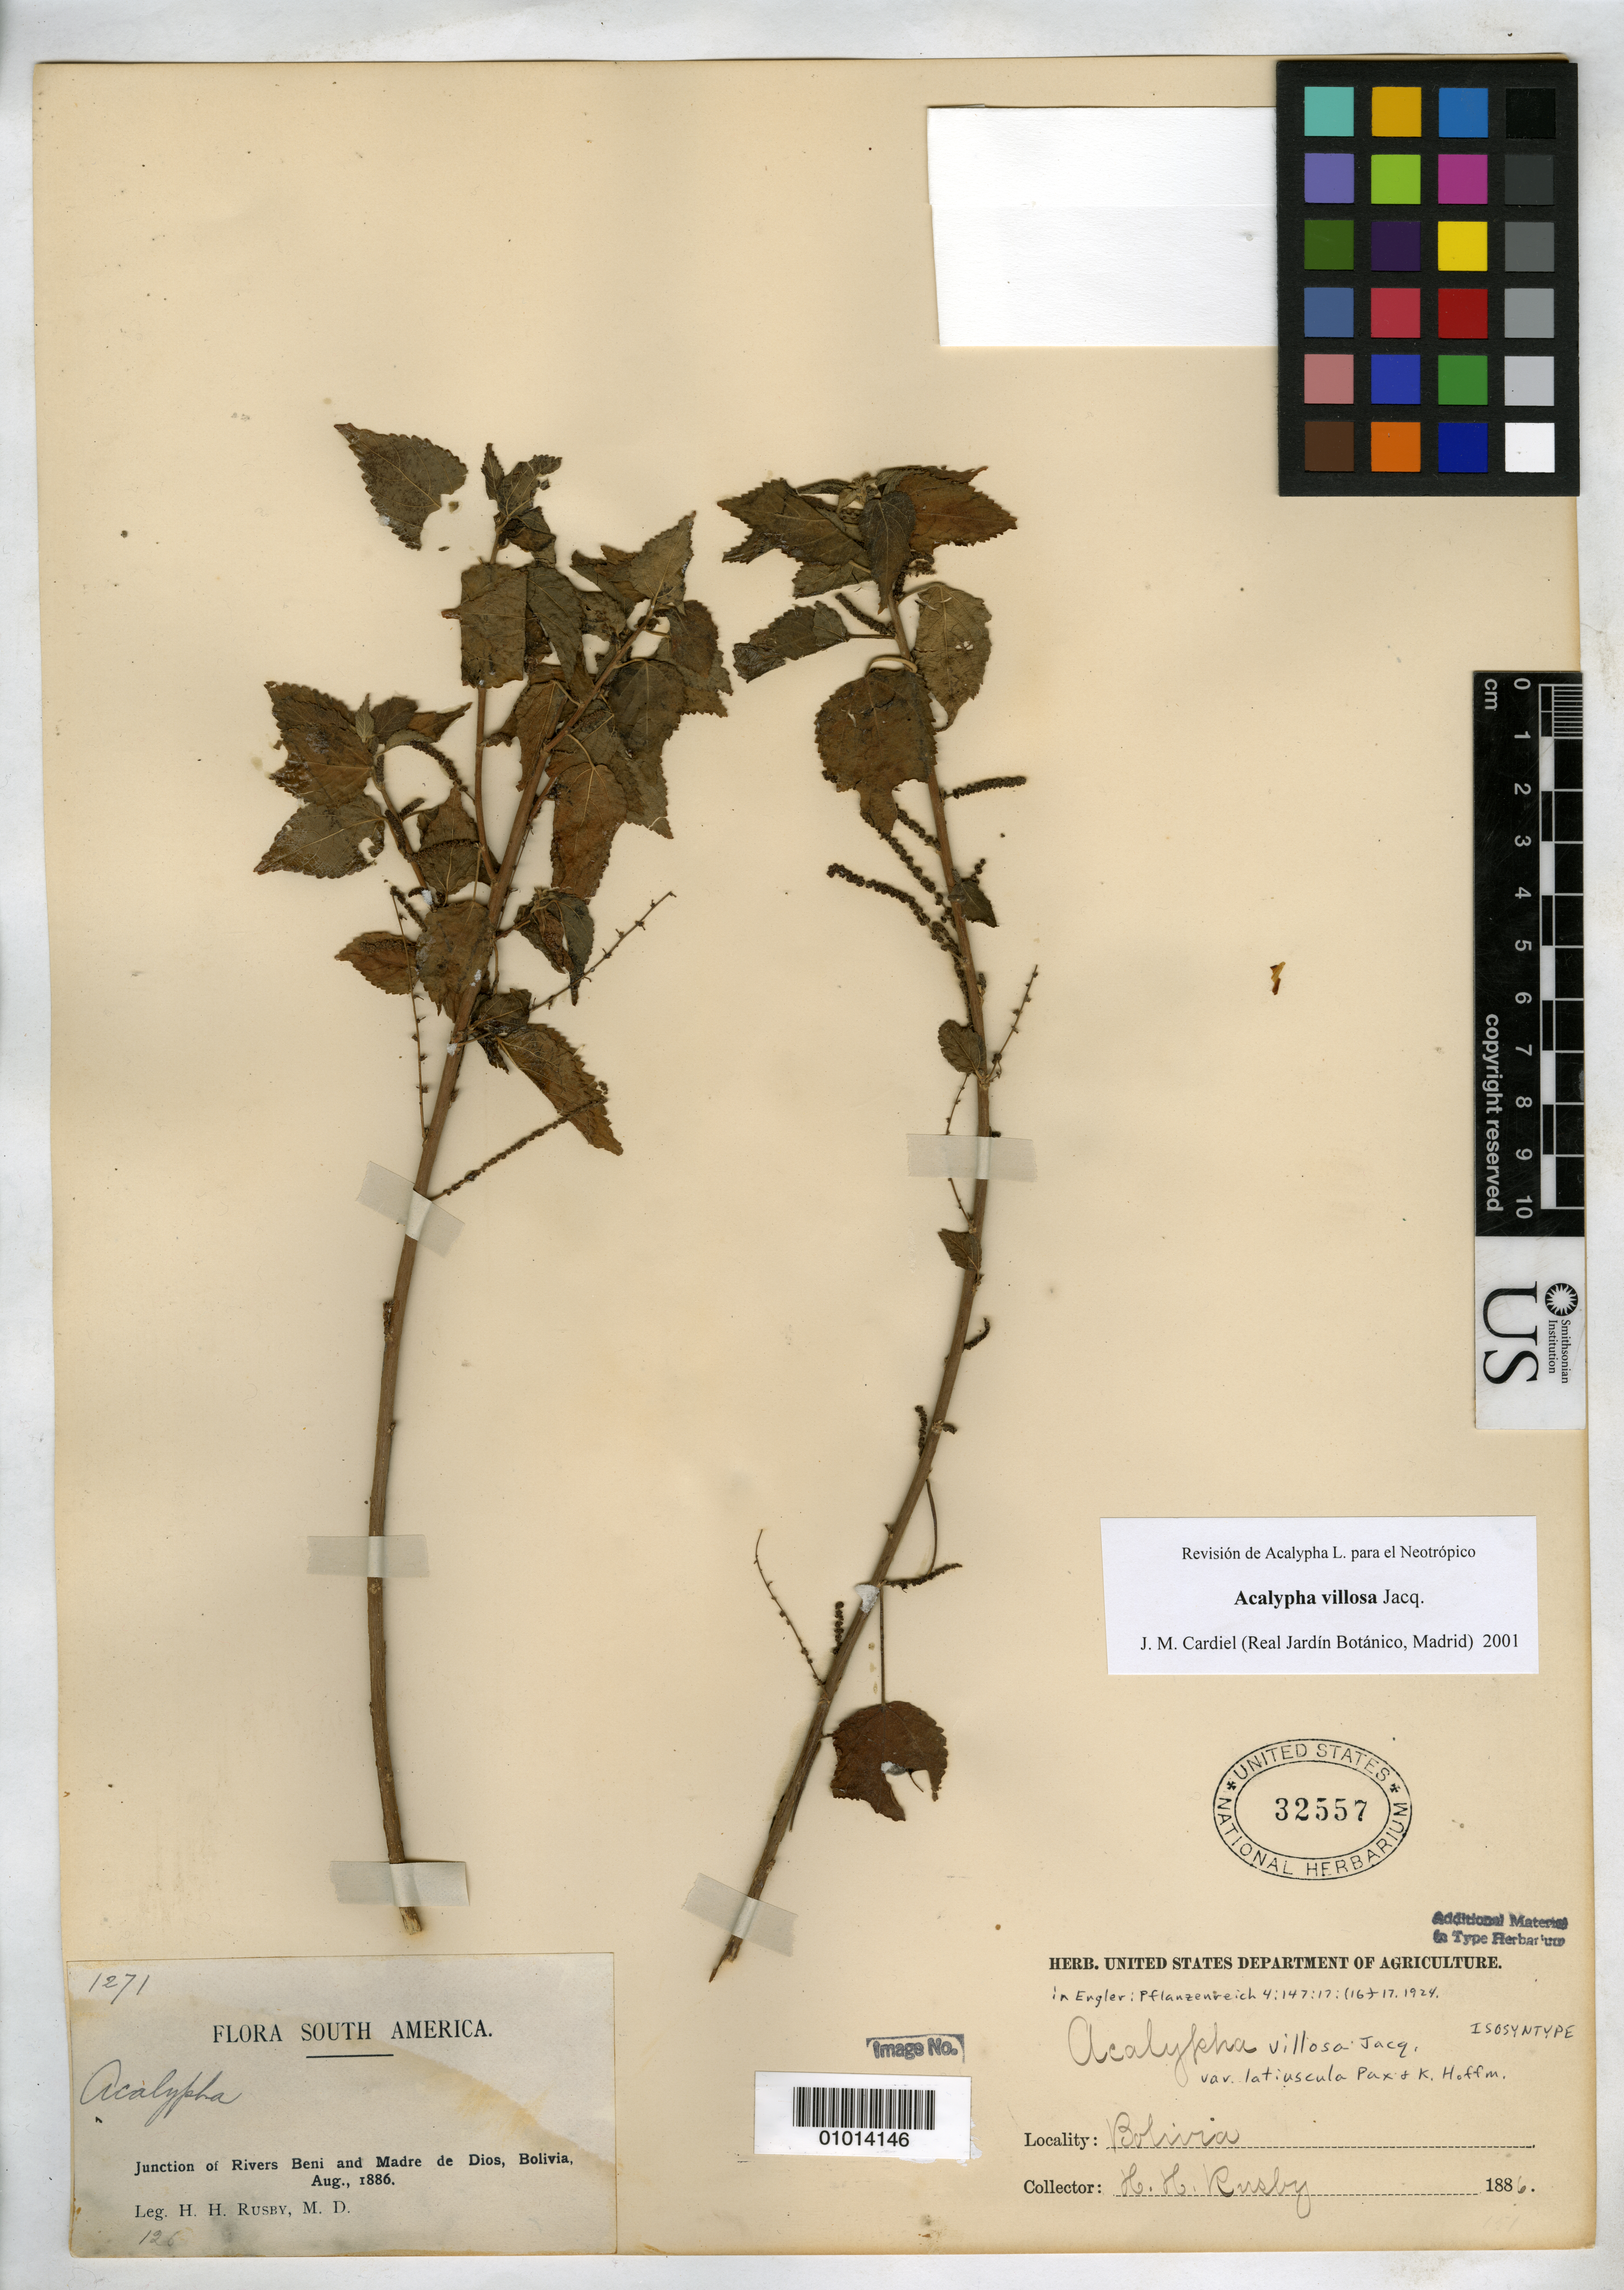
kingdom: Plantae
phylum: Tracheophyta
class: Magnoliopsida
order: Malpighiales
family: Euphorbiaceae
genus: Acalypha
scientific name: Acalypha villosa var. latiuscula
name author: Pax & K. Hoffm. in Engl.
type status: Isosyntype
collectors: H. H. Rusby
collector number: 1271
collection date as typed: Aug 1886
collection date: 1886-08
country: Bolivia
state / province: Beni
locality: Junction of Rivers Beni and Madre de Dios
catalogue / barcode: US 32557